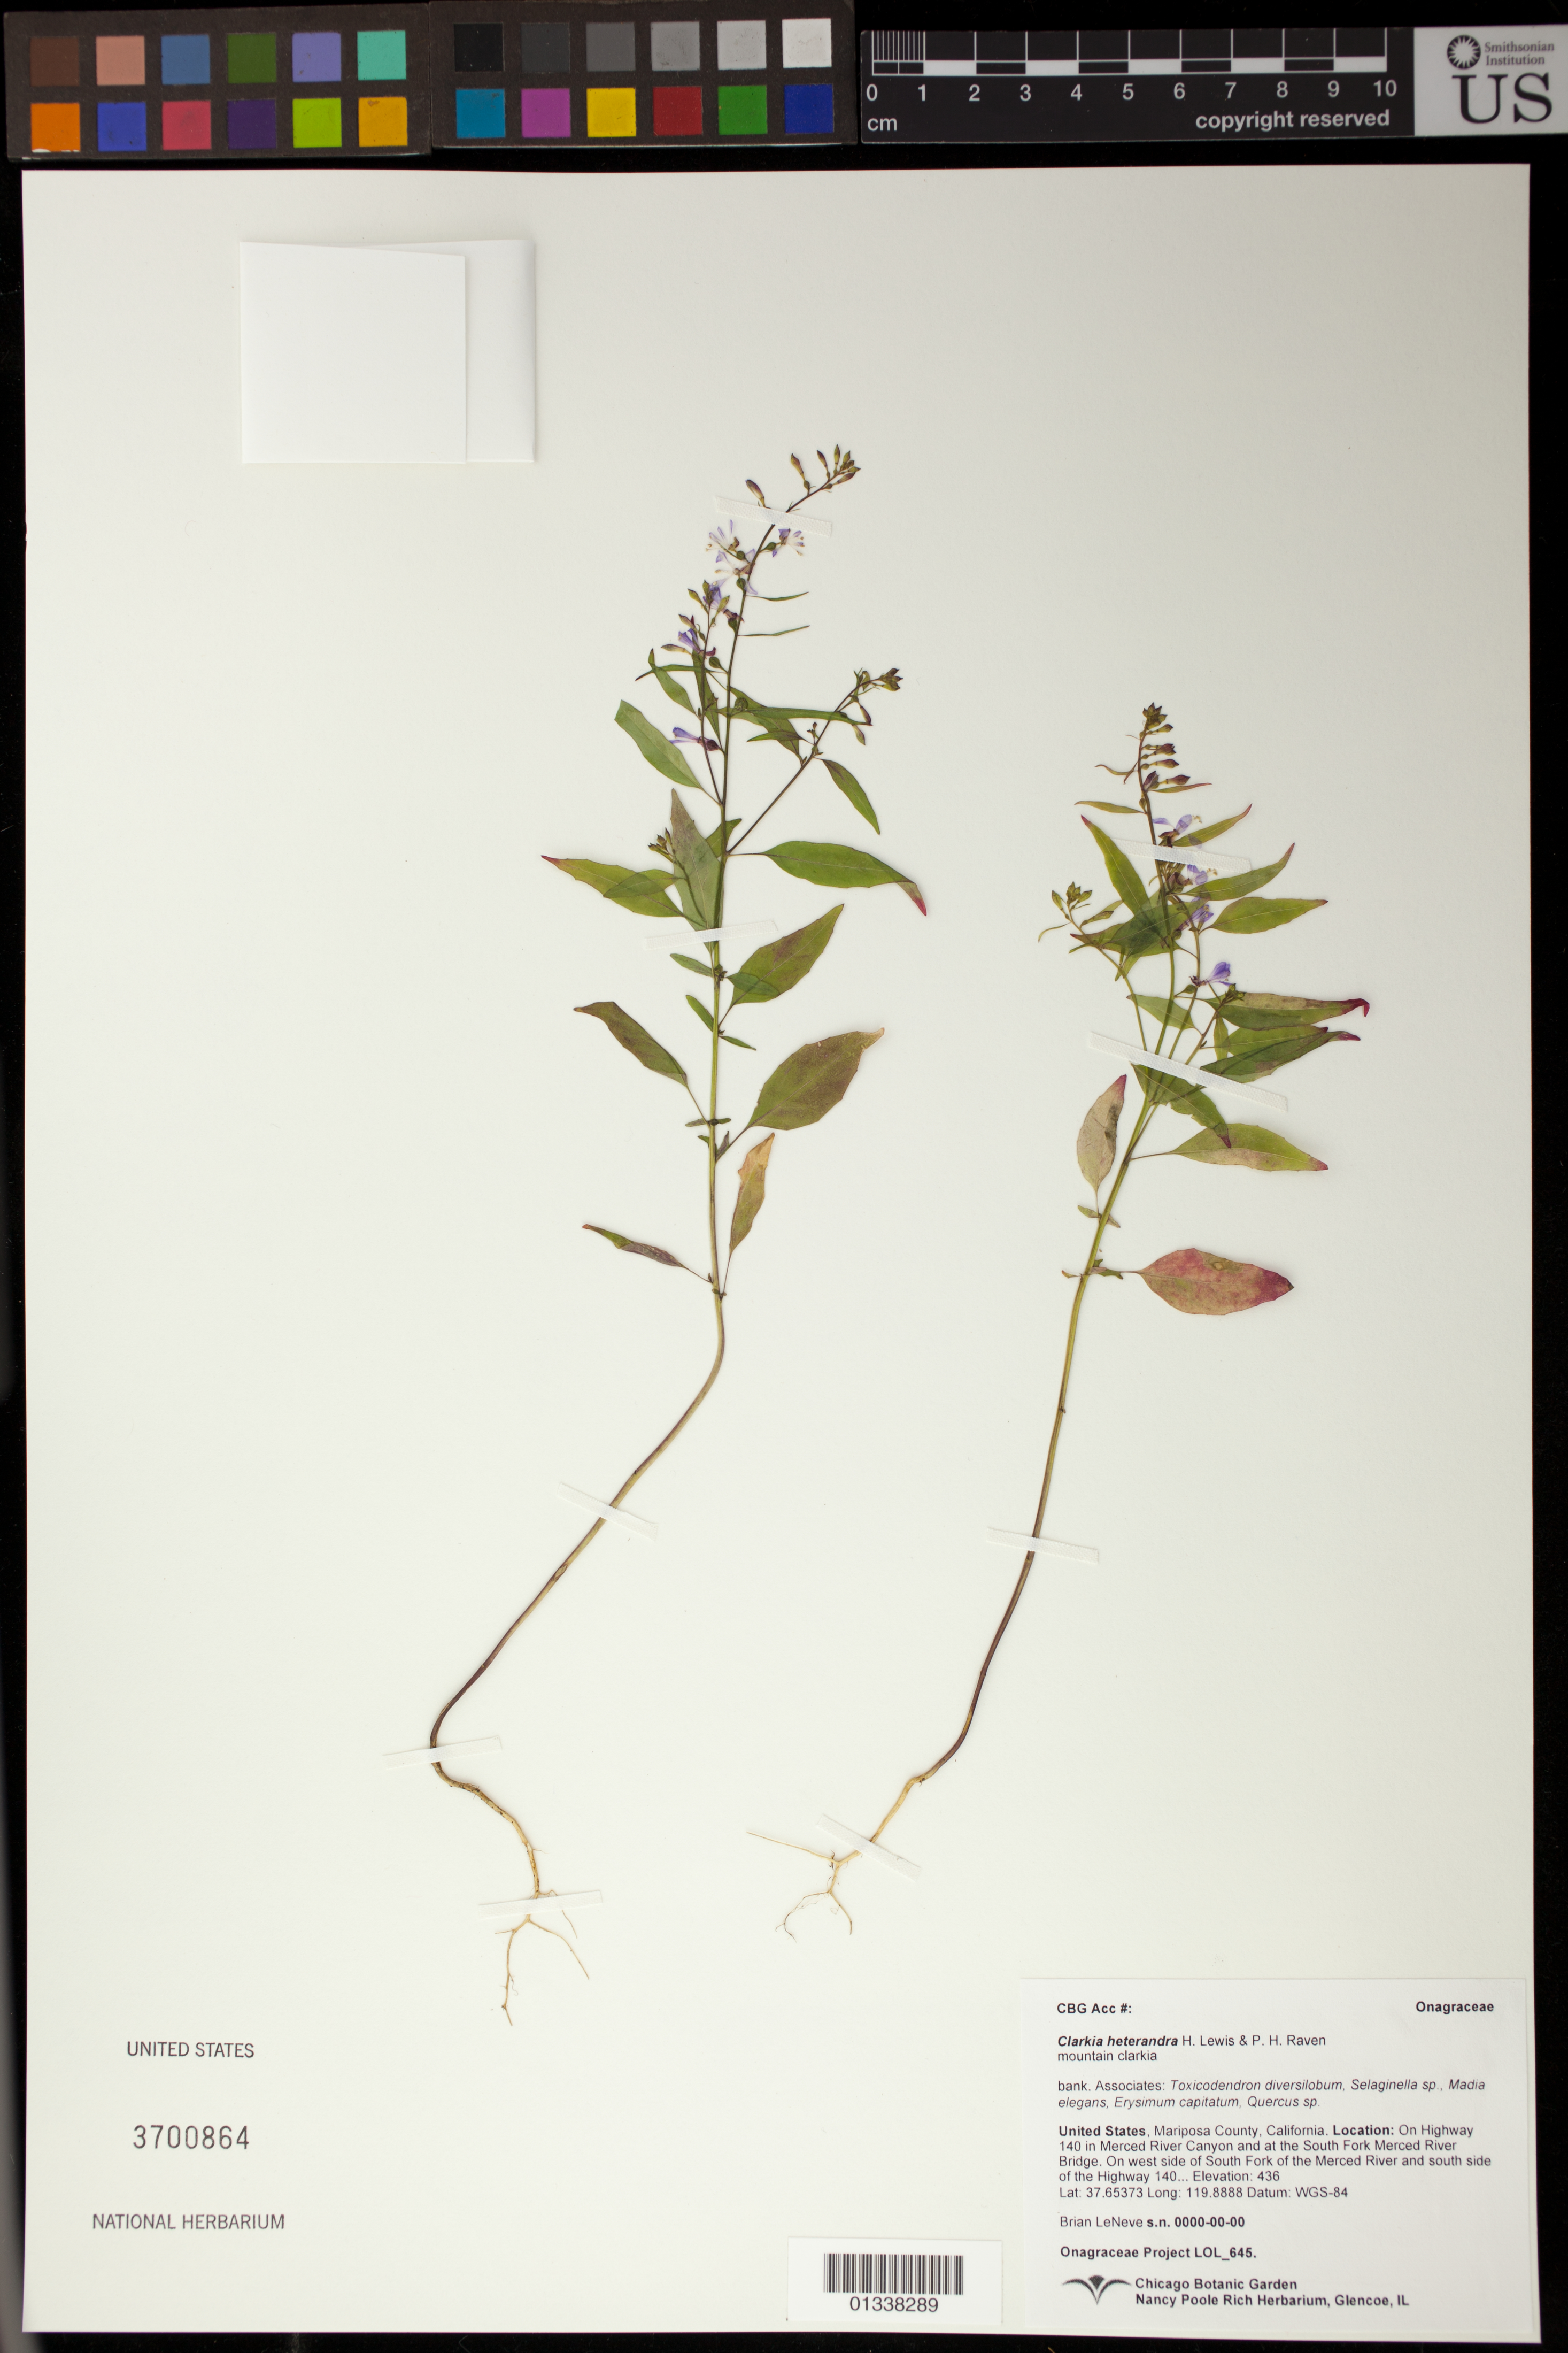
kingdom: Plantae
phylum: Tracheophyta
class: Magnoliopsida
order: Myrtales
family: Onagraceae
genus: Clarkia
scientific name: Clarkia heterandra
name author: (Torr.) F. H. Lewis & P.H. Raven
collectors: B. LeNeve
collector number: LOL 645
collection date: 2016-05-02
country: United States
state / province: California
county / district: Mariposa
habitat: bank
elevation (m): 436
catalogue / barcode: US 3700864